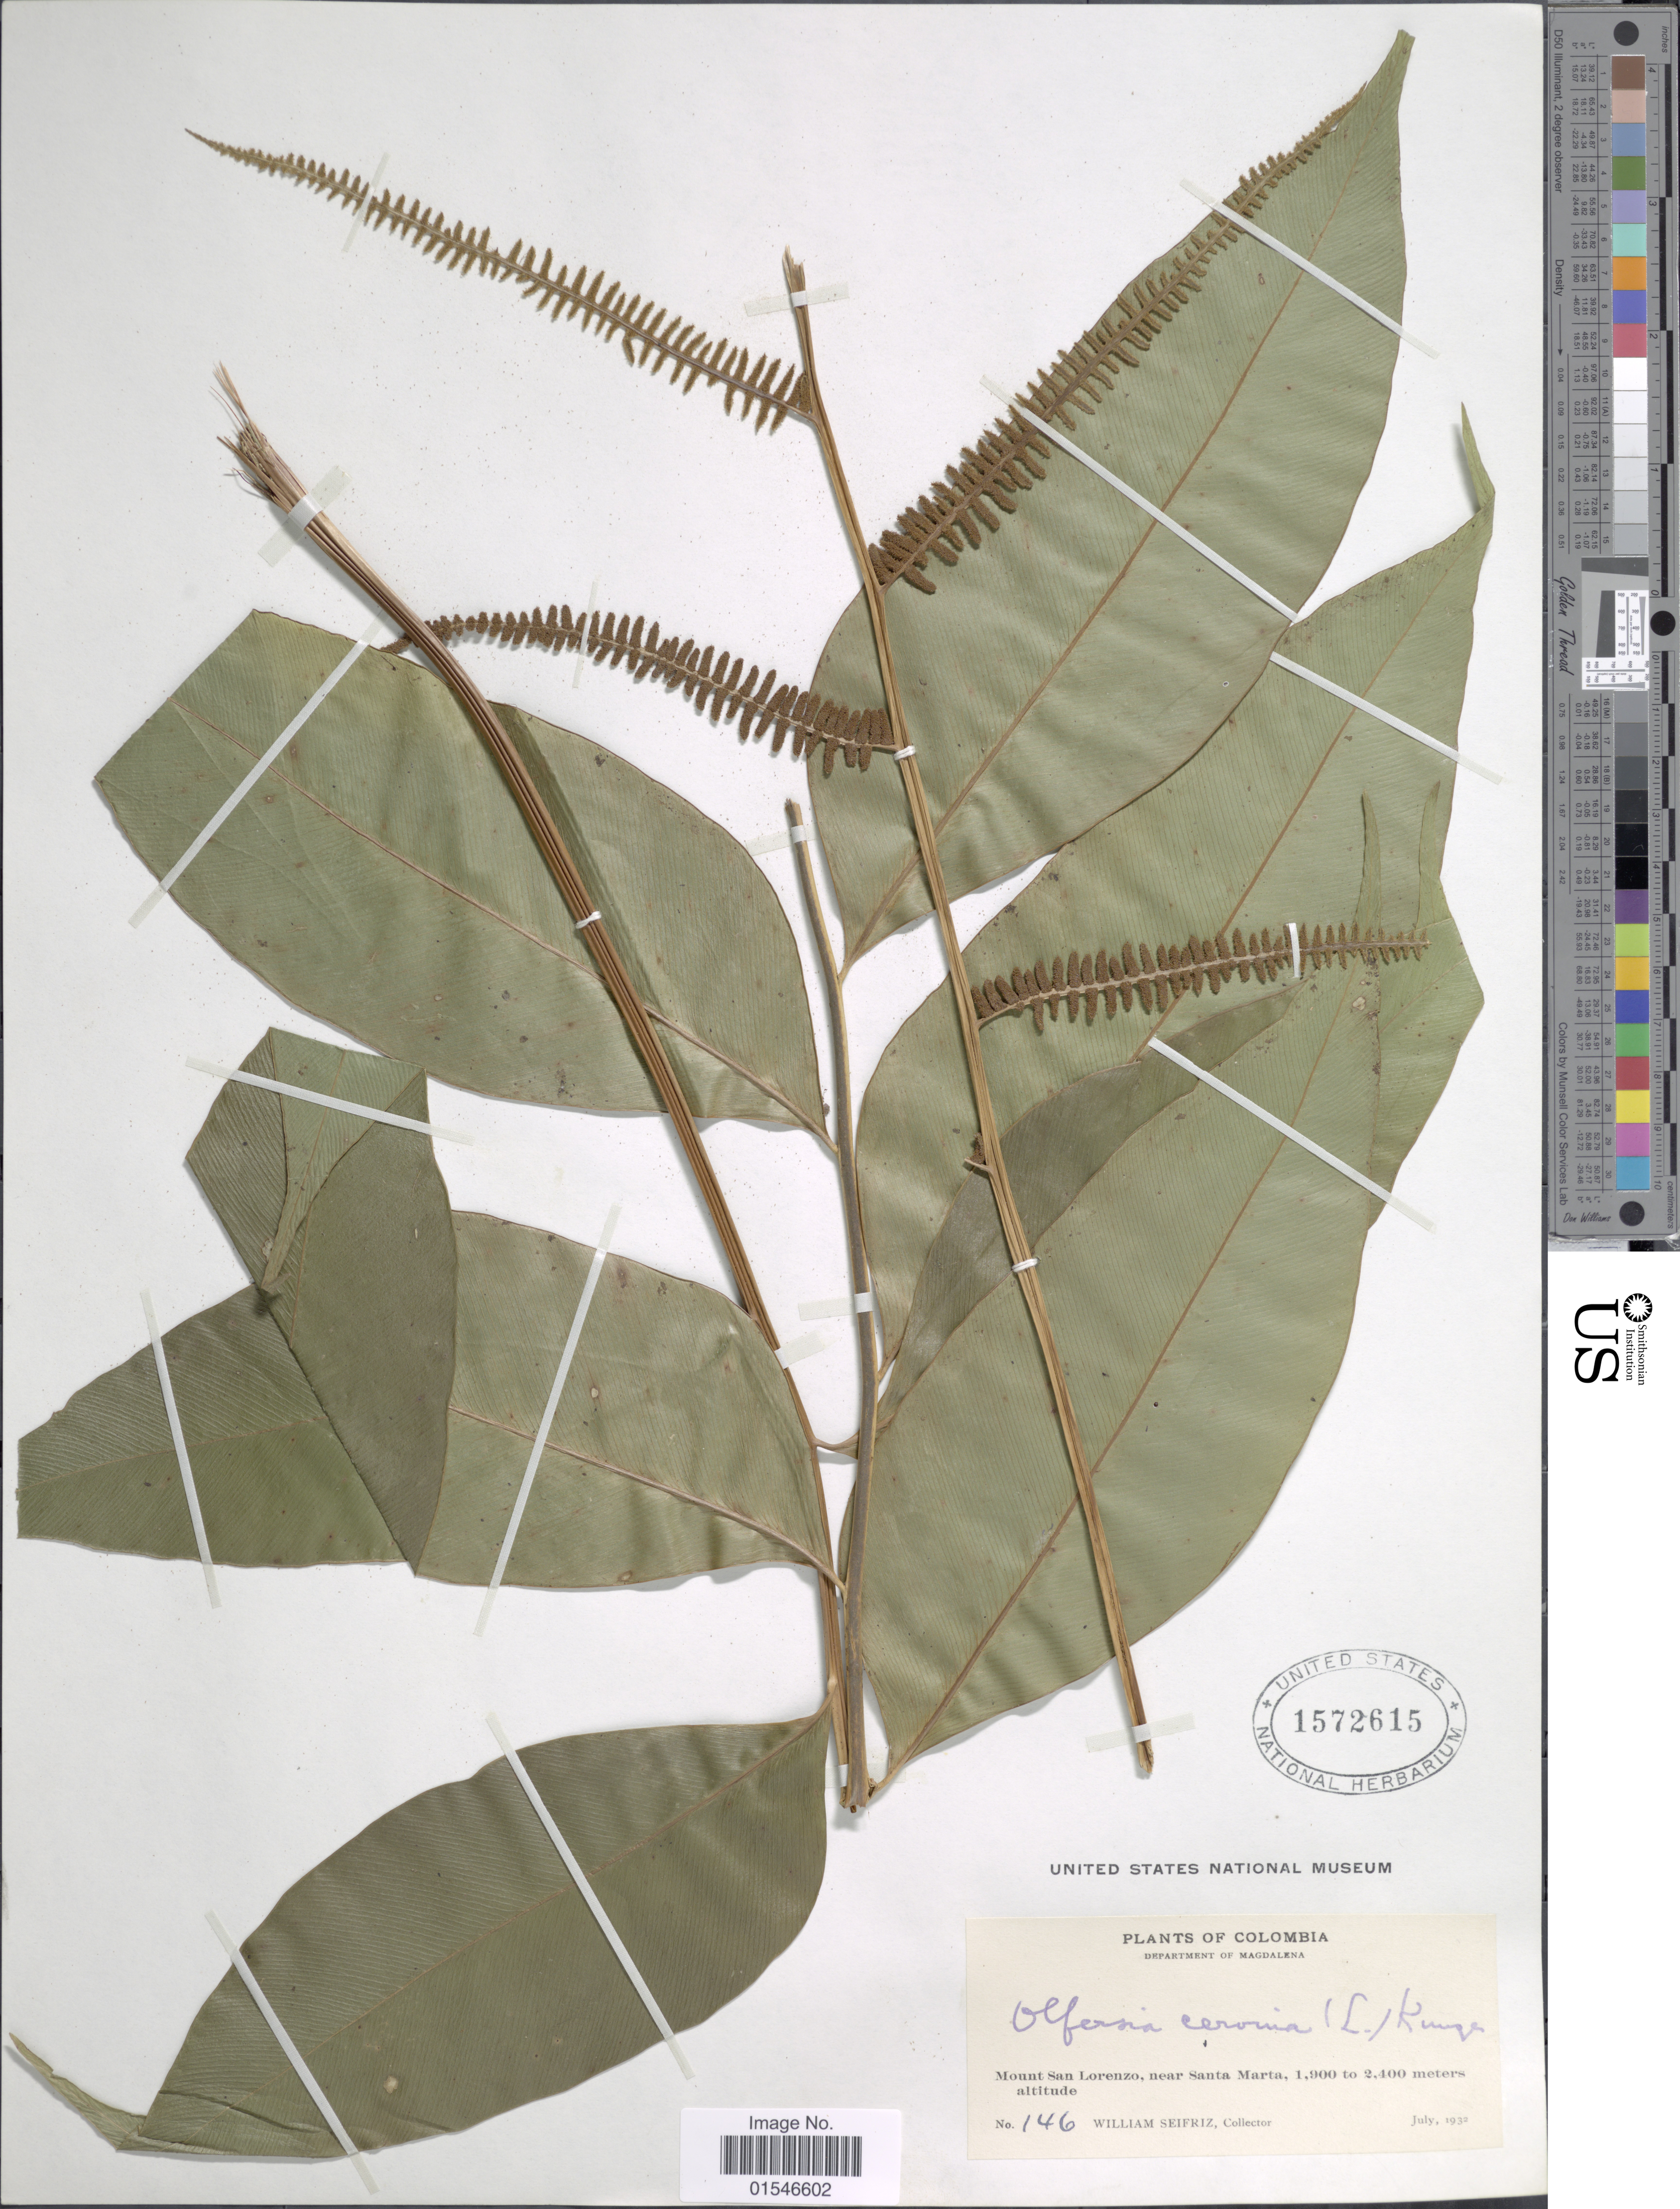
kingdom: Plantae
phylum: Tracheophyta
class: Polypodiopsida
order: Polypodiales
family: Dryopteridaceae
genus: Olfersia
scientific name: Olfersia cervina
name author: (L.) Kunze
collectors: W. Seifriz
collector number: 146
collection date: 1932-07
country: Colombia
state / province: Magdalena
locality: Mount San Lorenzo, near Santa Marta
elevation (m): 1900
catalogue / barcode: US 1572615